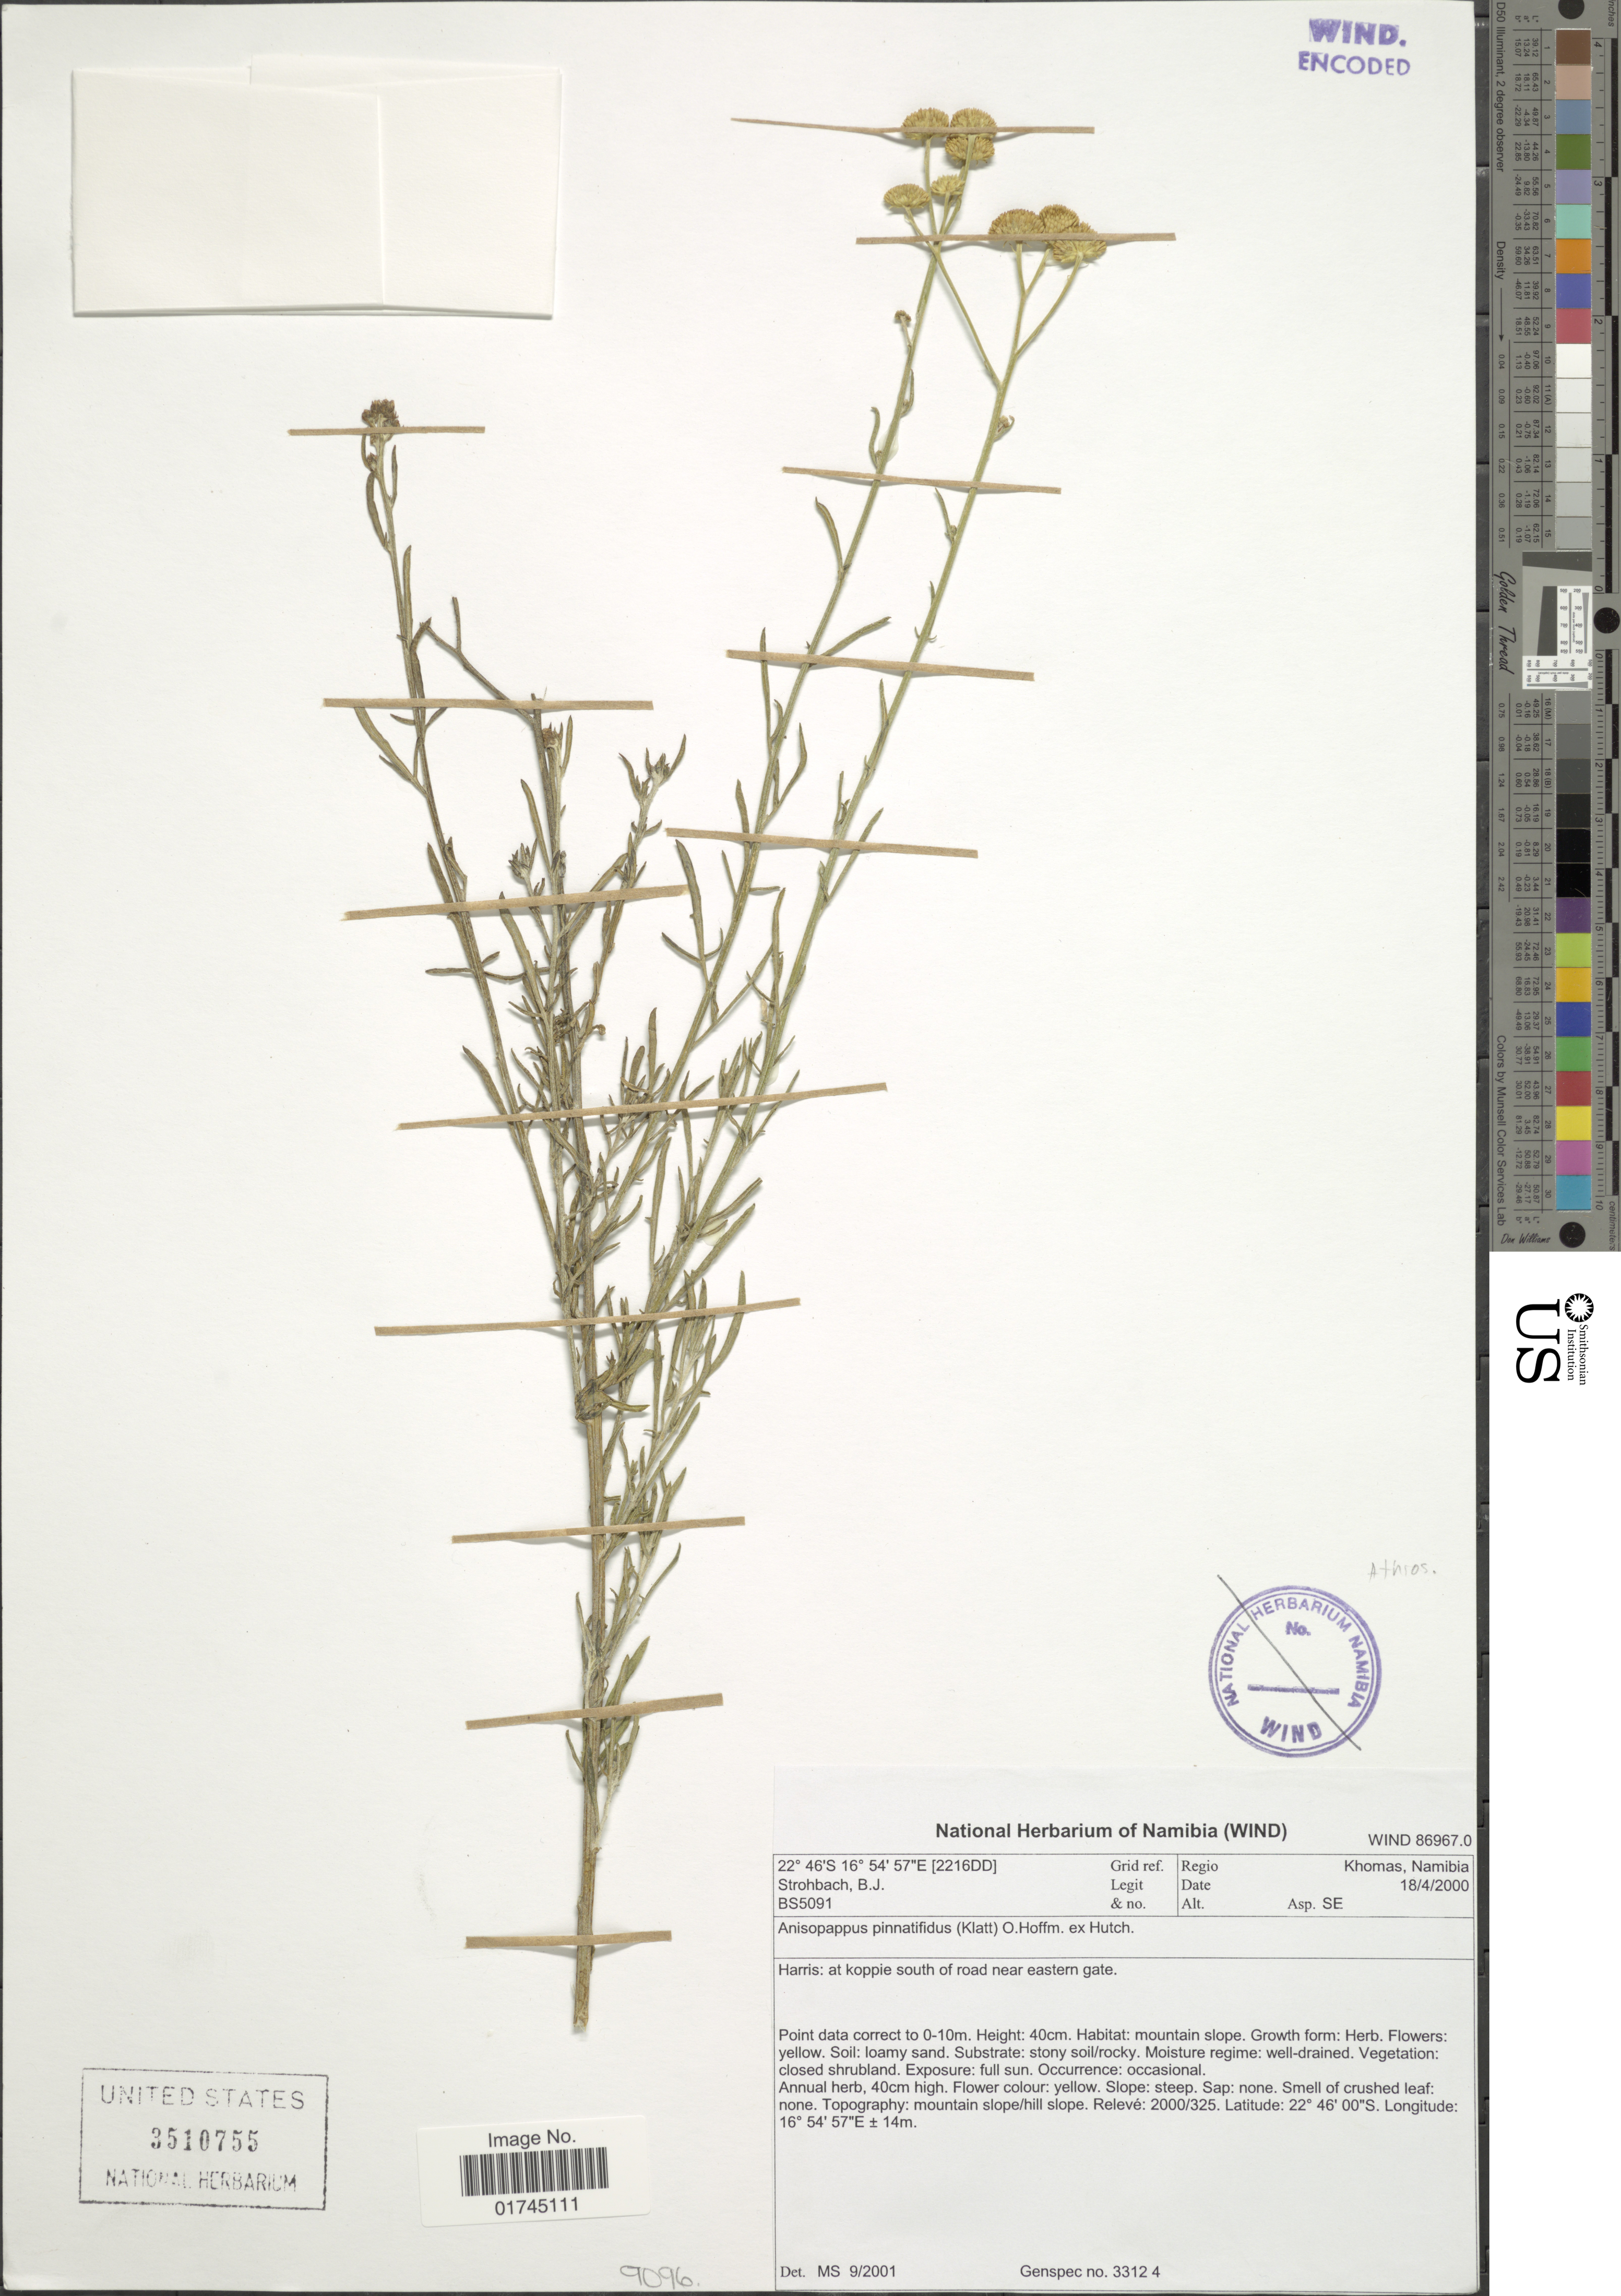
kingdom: Plantae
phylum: Tracheophyta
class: Magnoliopsida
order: Asterales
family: Asteraceae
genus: Anisopappus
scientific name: Anisopappus pinnatifidus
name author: (Klatt) O. Hoffm. ex Hutch.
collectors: B. Strohbach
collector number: BS5091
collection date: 2000-04-18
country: Namibia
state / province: Khomas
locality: Harris: at koppie south of road near eastern gate, mountain slope/hill slope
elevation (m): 14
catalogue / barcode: US 3510755